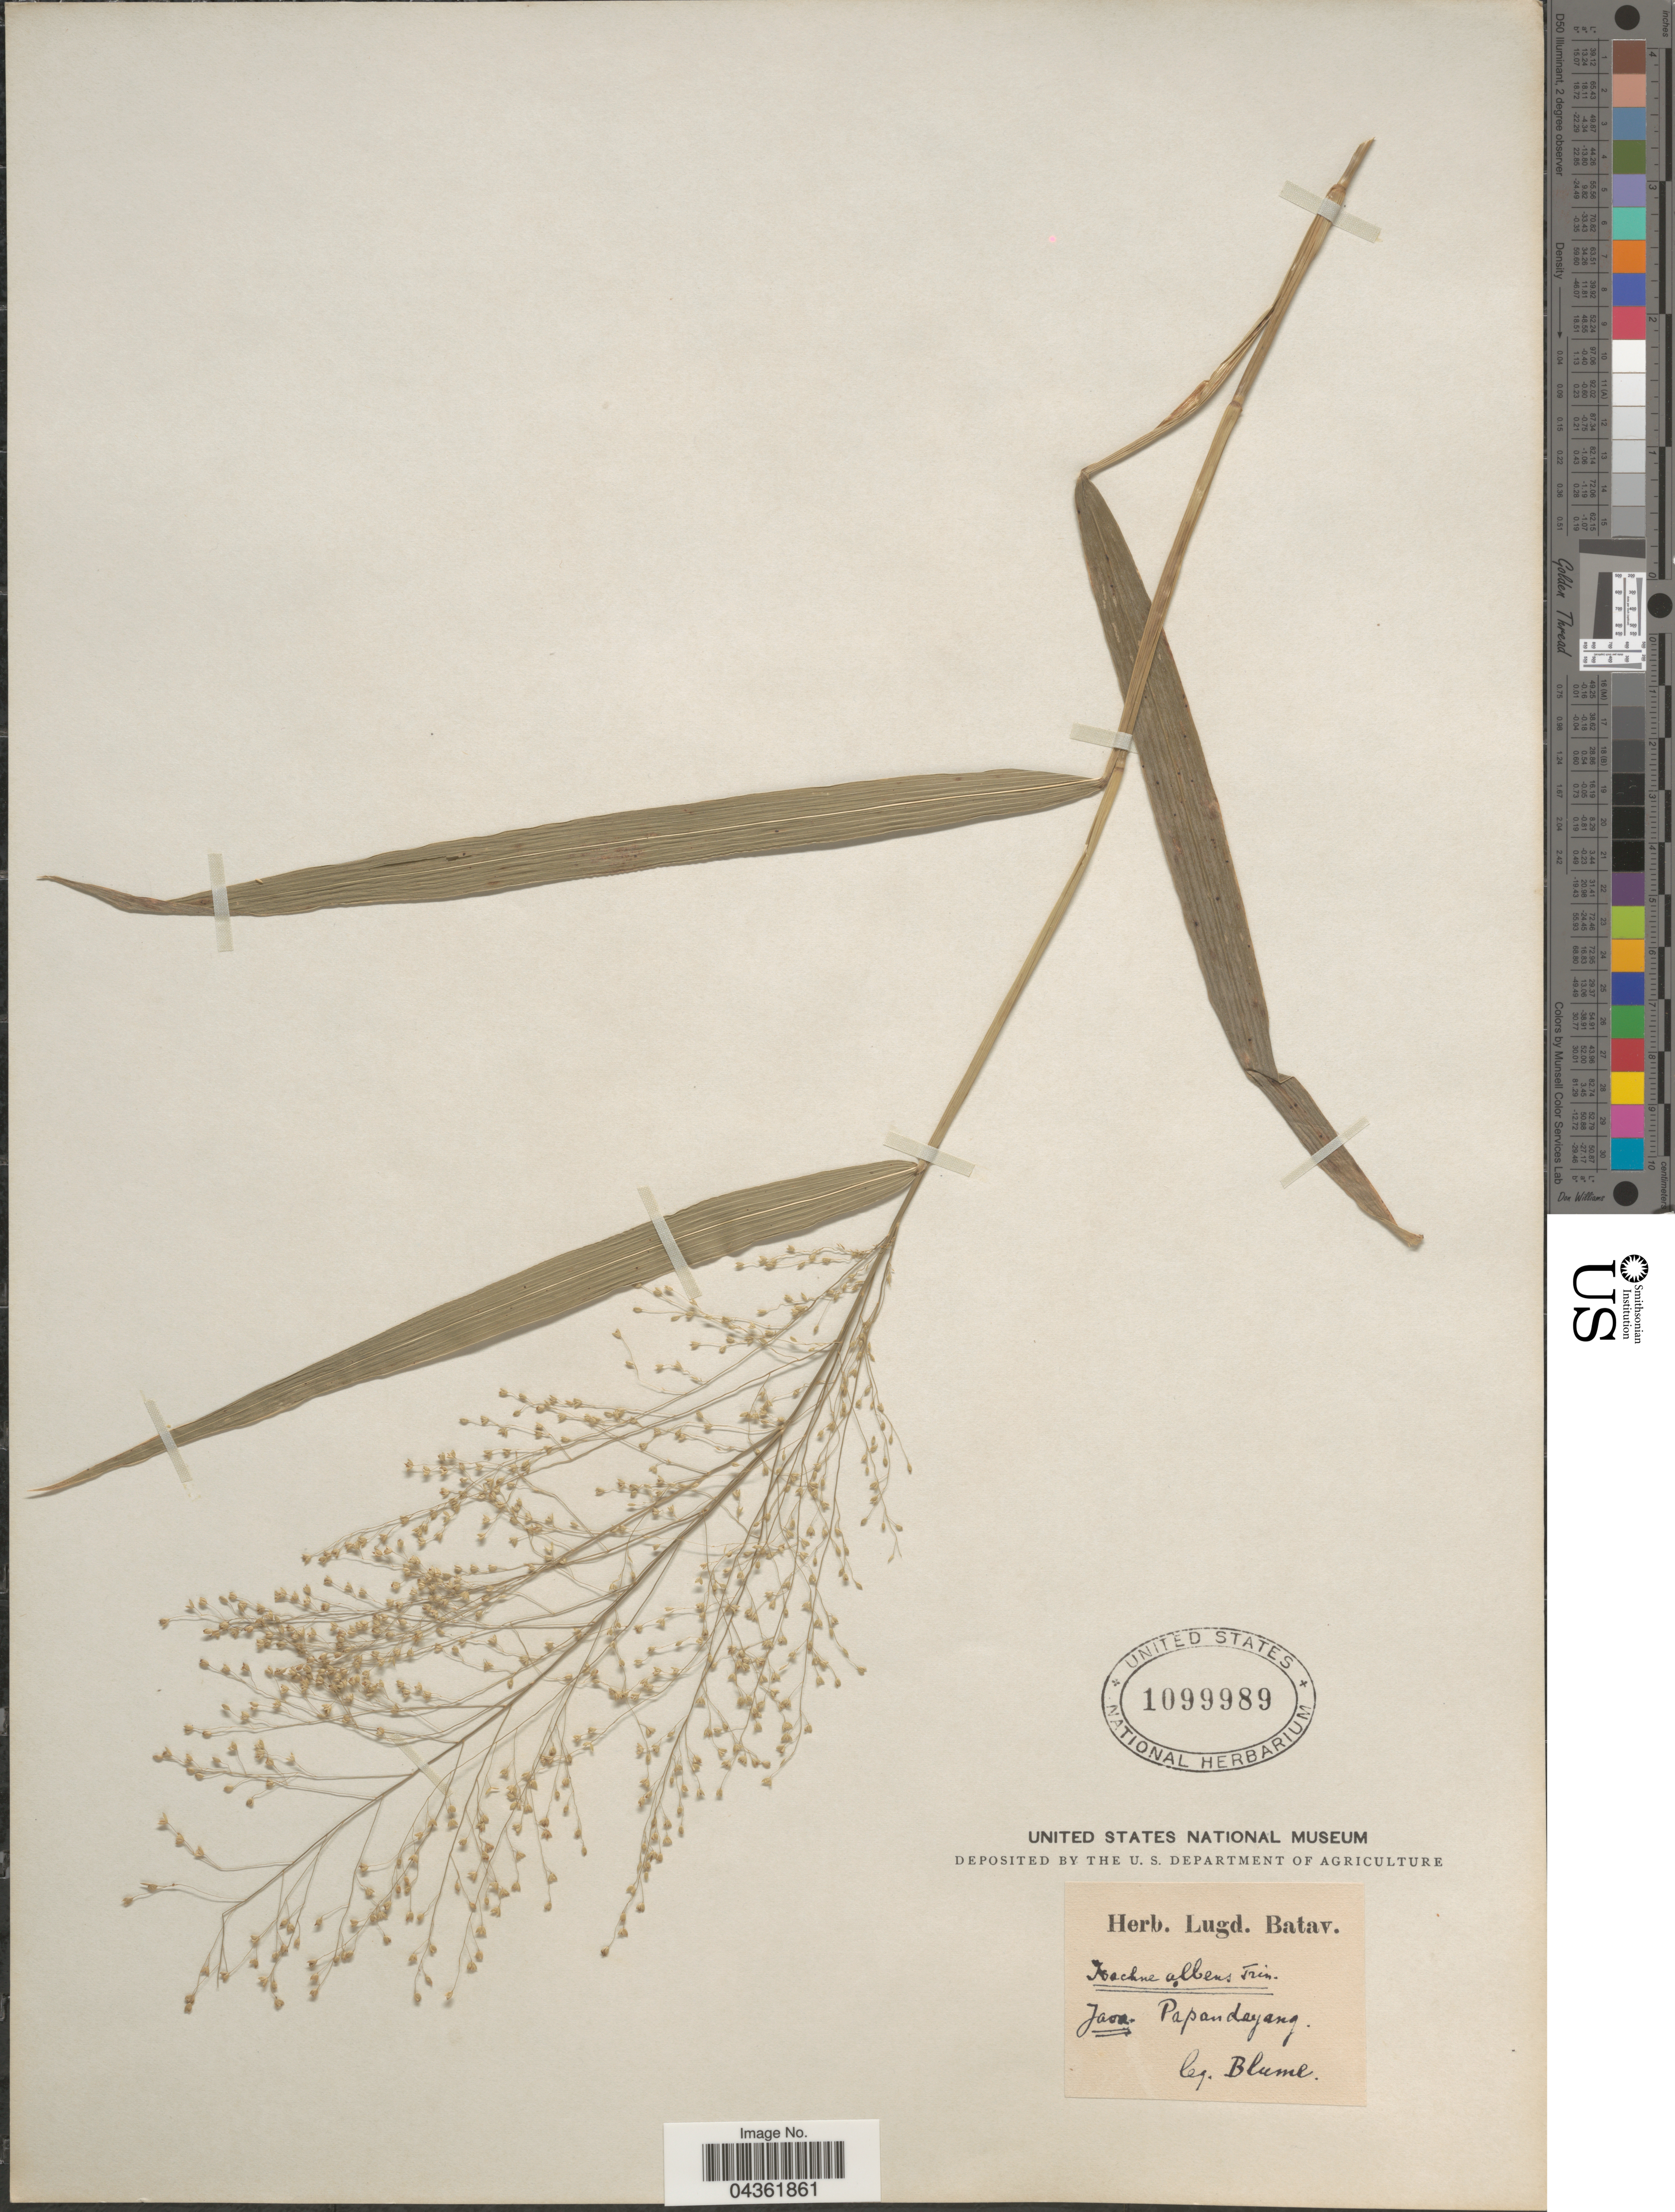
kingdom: Plantae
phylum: Tracheophyta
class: Liliopsida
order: Poales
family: Poaceae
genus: Isachne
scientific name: Isachne albens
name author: Trin.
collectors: -. Blume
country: Indonesia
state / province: Java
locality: Papandayang.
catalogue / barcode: US 1099989